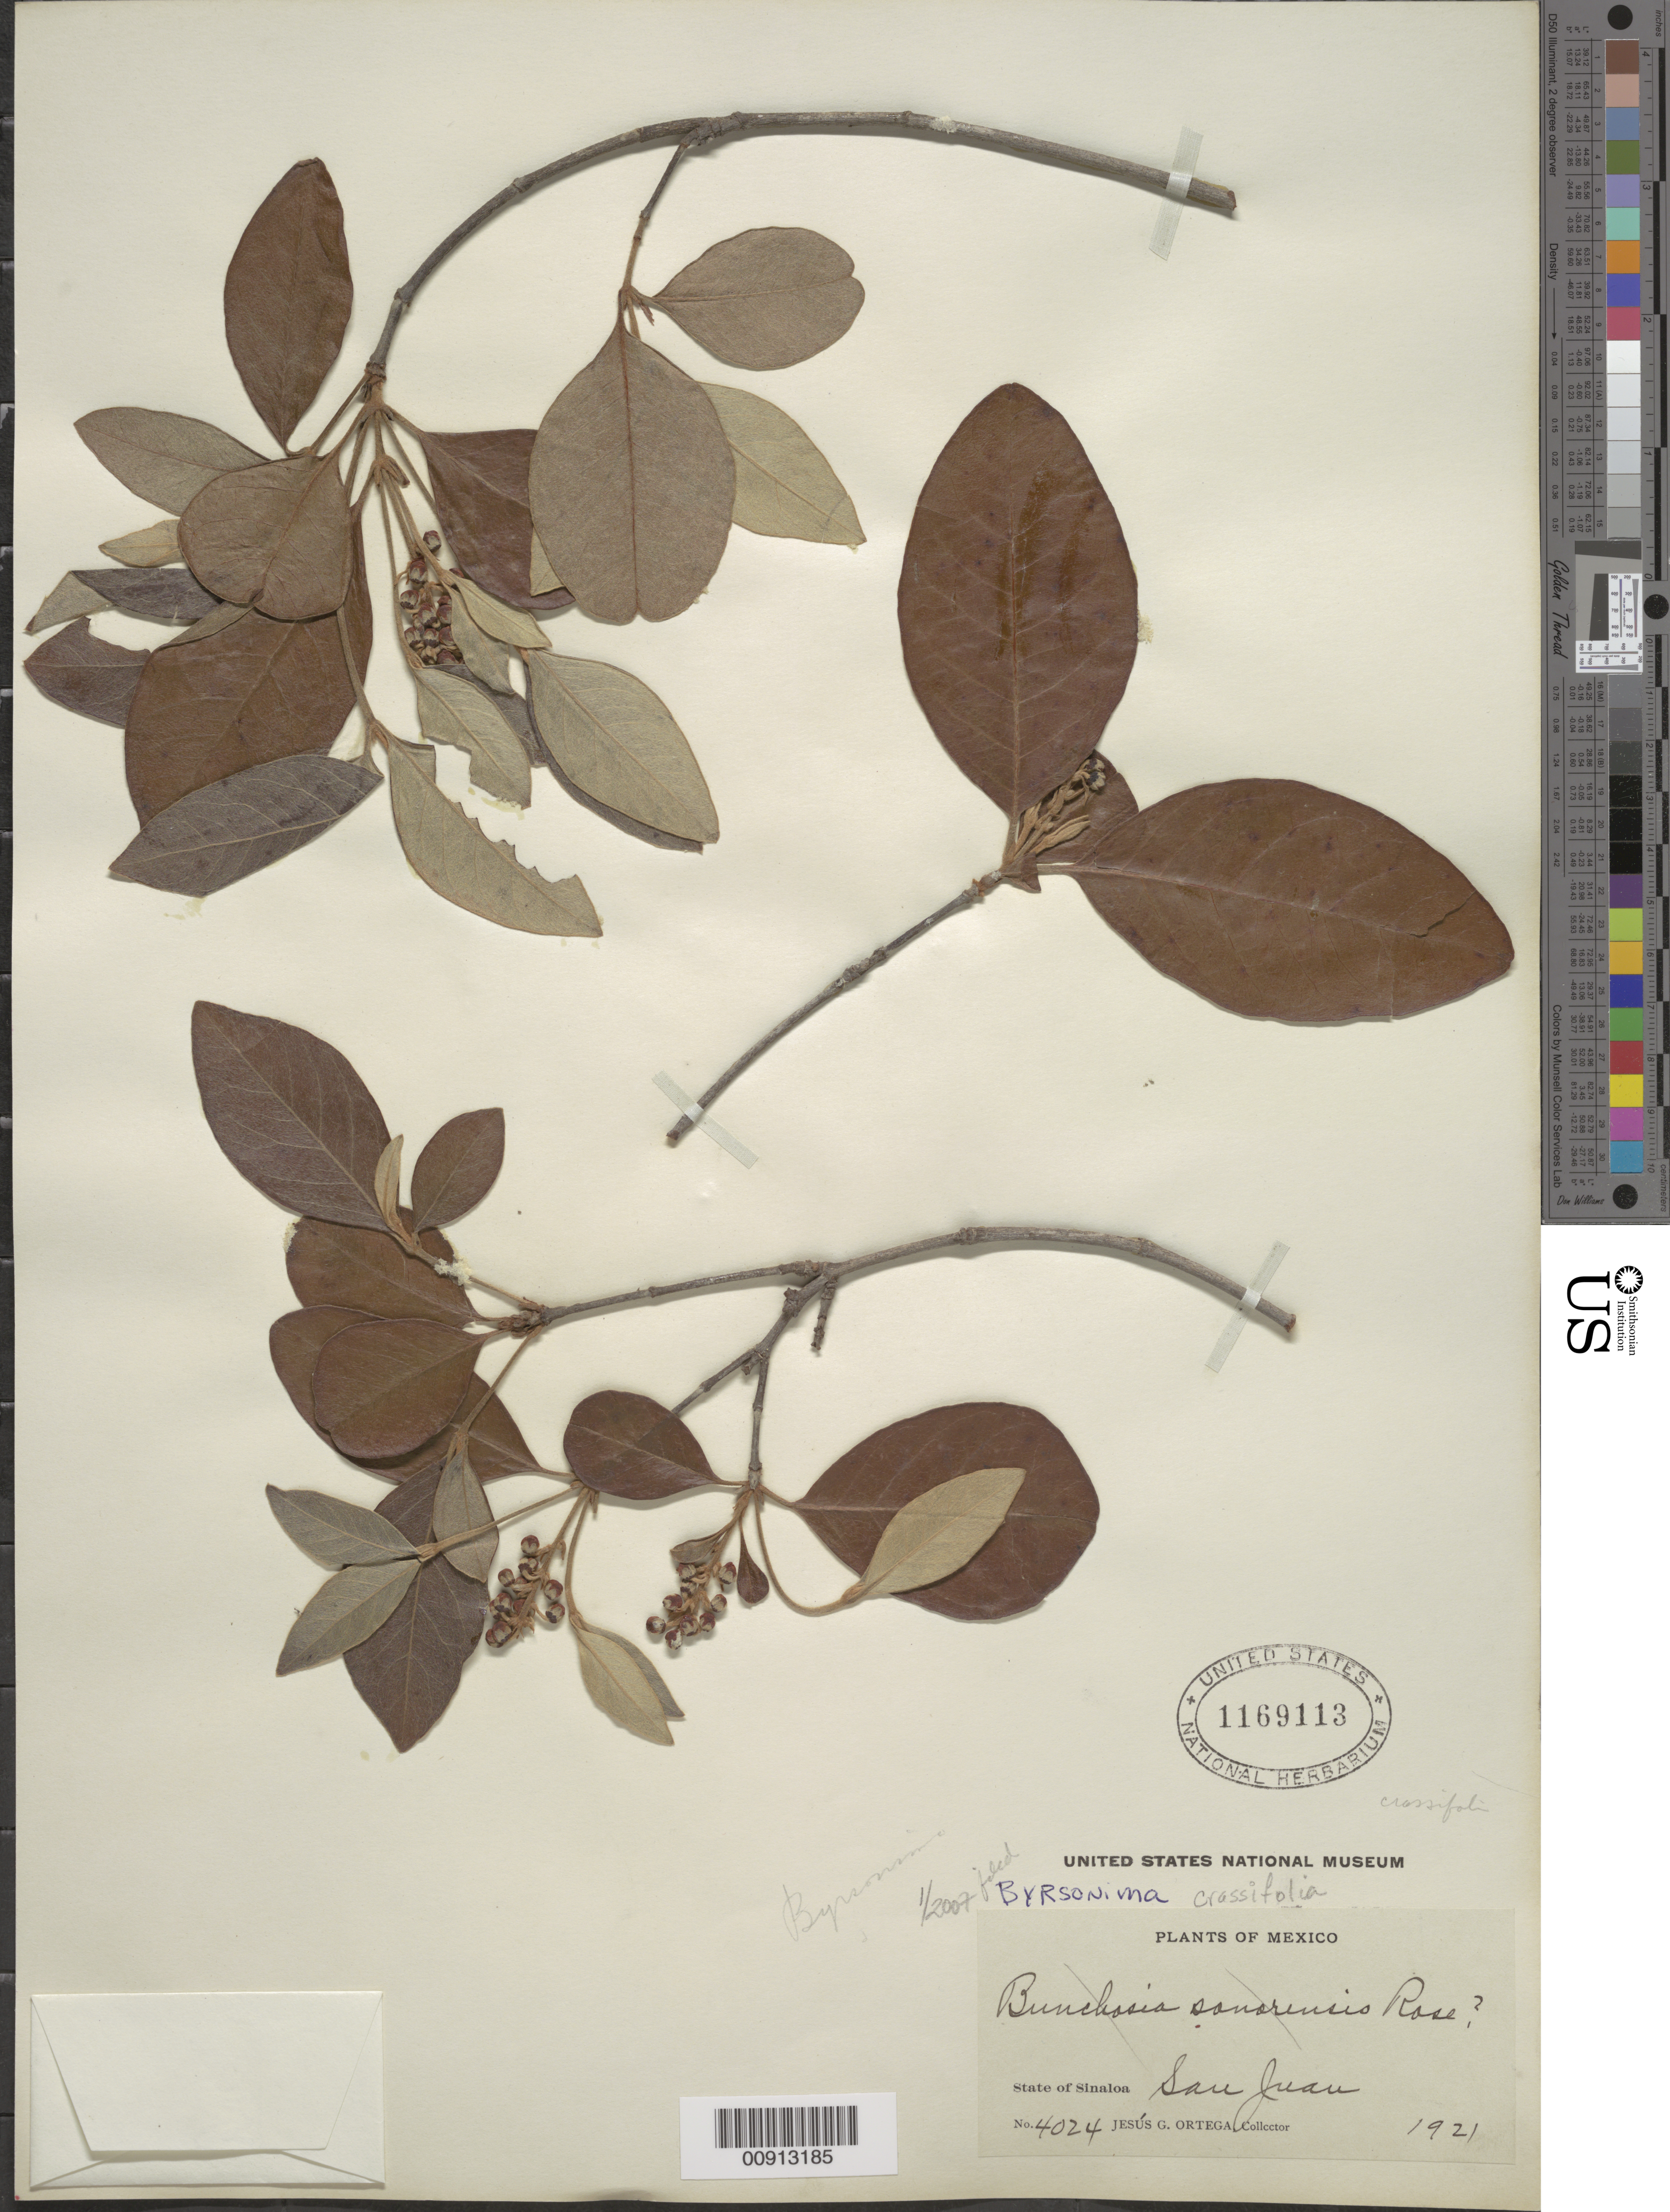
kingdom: Plantae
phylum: Tracheophyta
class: Magnoliopsida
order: Malpighiales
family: Malpighiaceae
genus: Byrsonima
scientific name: Byrsonima crassifolia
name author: (L.) Kunth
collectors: J. Ortega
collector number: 4024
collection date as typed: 1921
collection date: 1921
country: Mexico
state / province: Sinaloa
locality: State of Sinaloa: San Juan.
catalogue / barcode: US 1169113